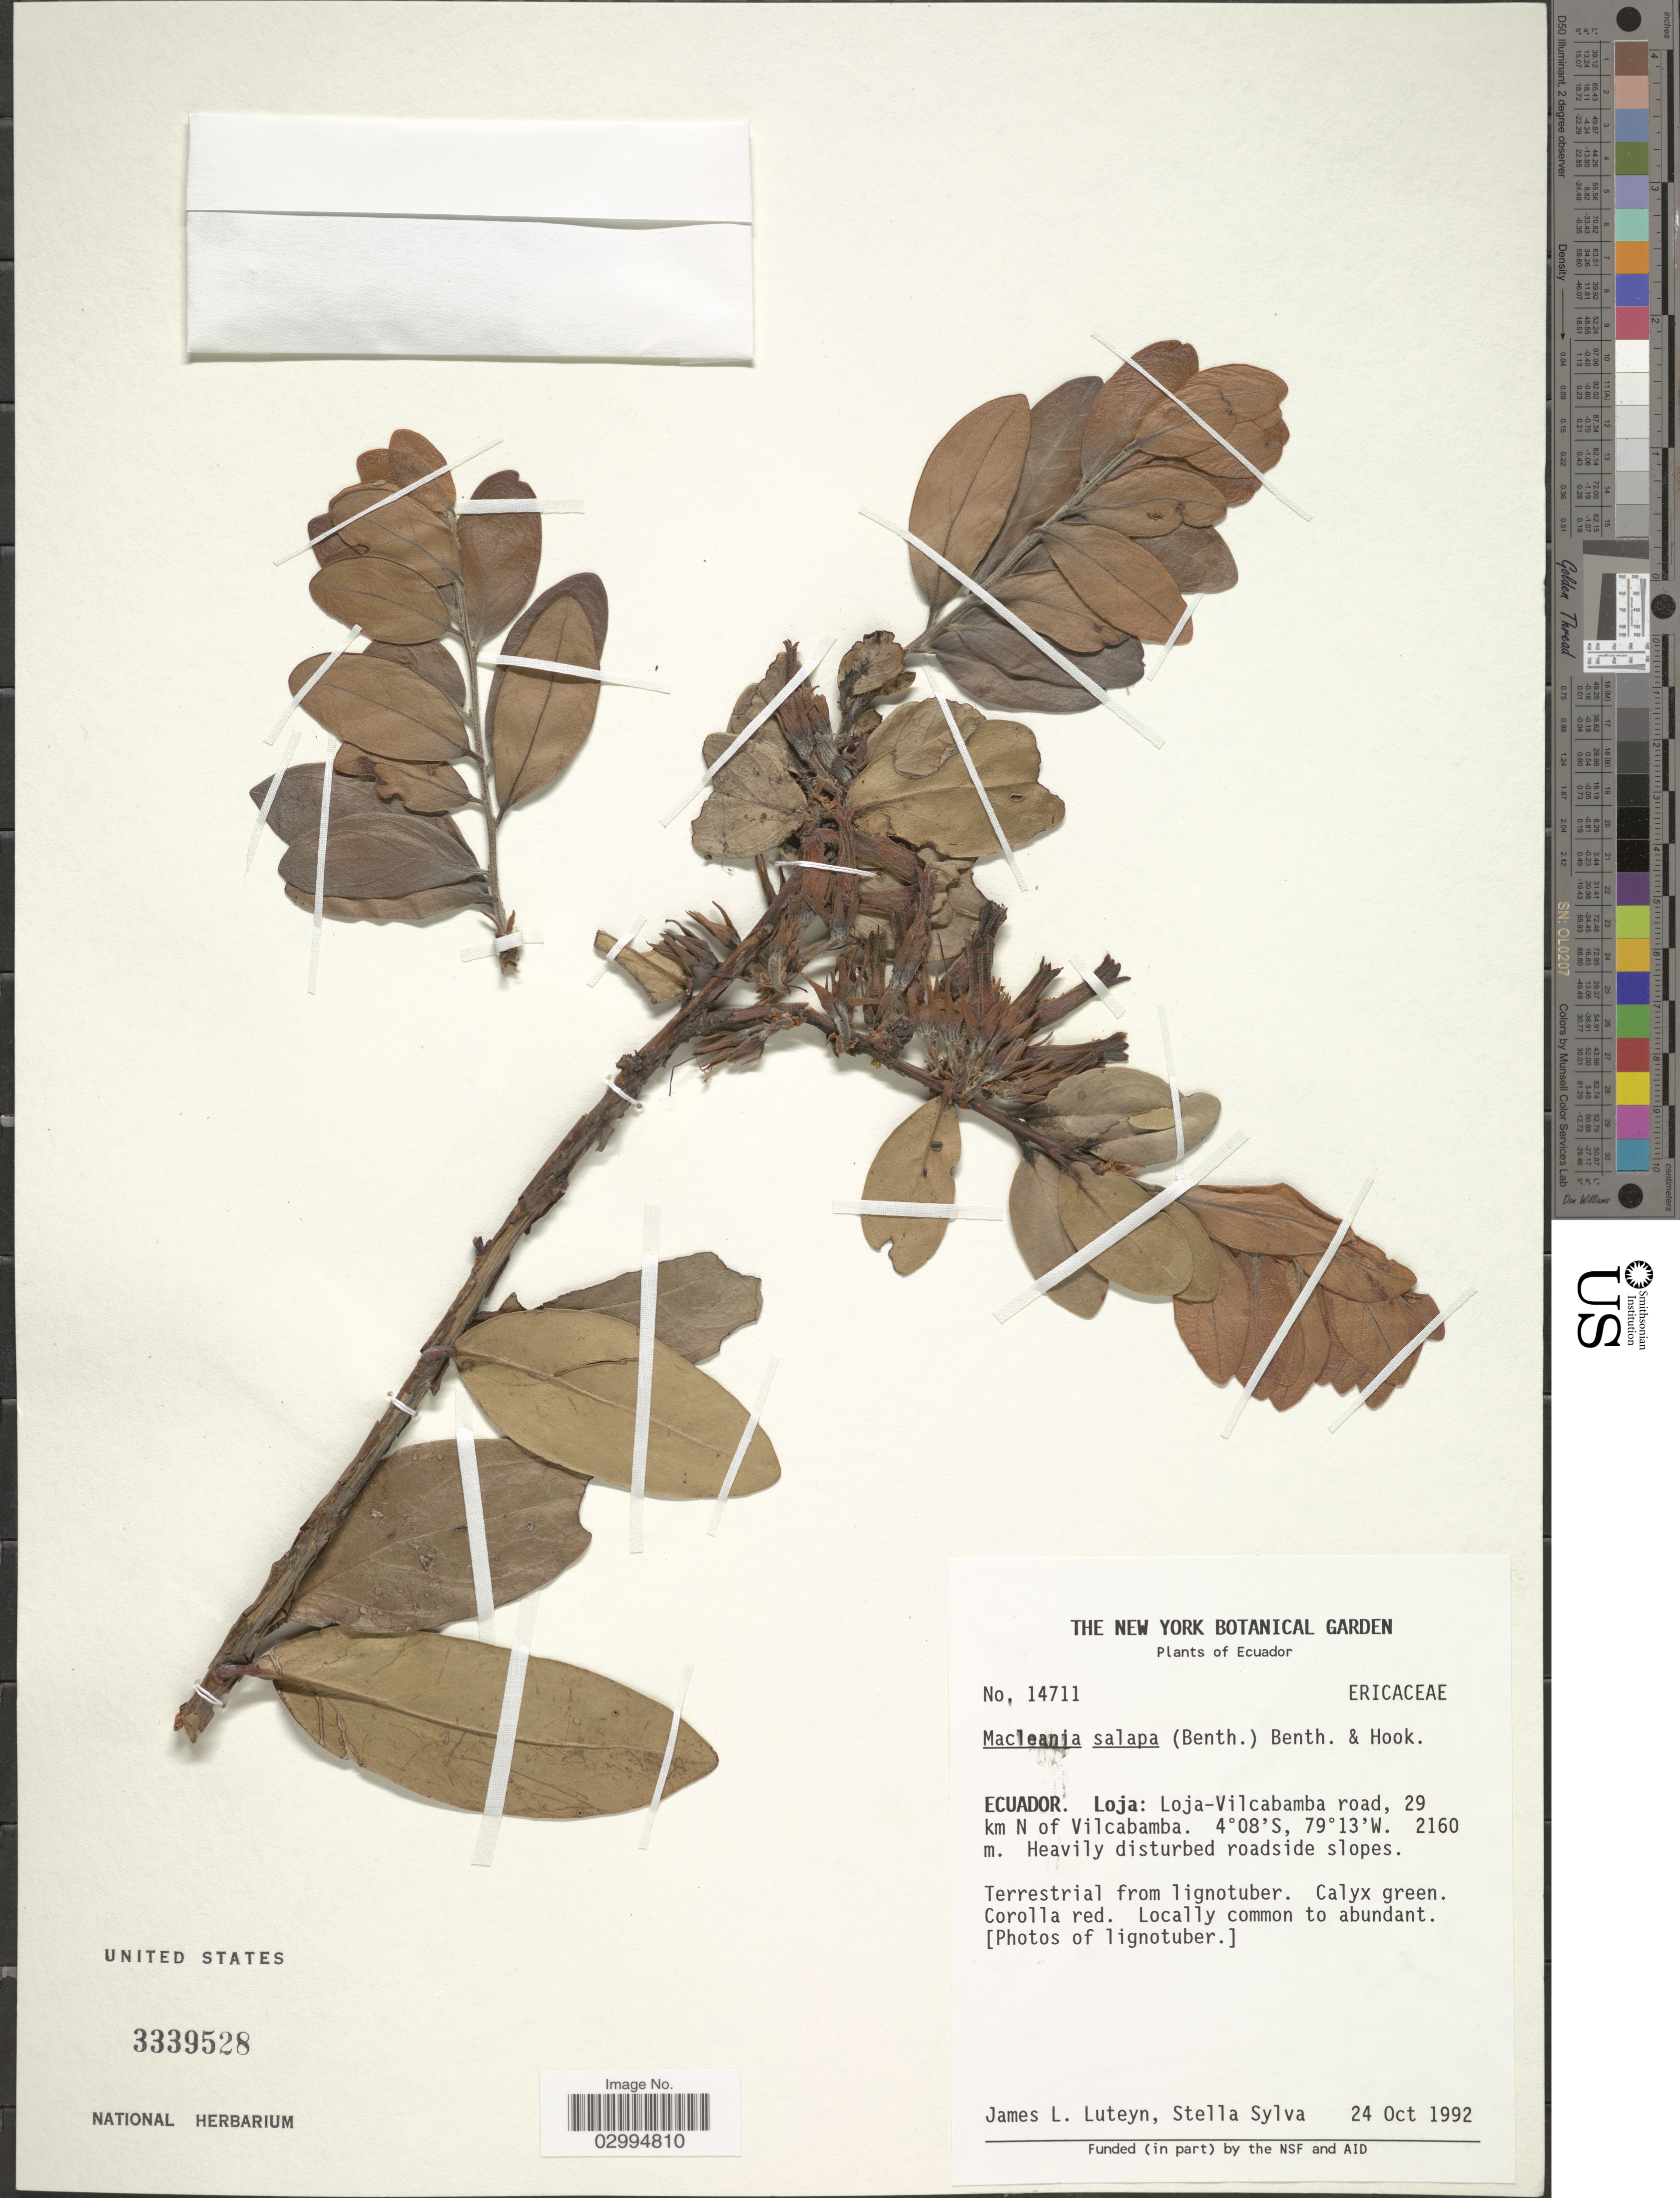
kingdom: Plantae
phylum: Tracheophyta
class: Magnoliopsida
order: Ericales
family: Ericaceae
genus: Macleania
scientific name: Macleania salapa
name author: (Benth.) Benth. & Hook. f. ex Drake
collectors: J. L. Luteyn & S. Sylva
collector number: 14711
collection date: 1992-10-24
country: Ecuador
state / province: Loja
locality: Loja-Vilcabamba road, 29 km N of Vilcabamba.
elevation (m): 2160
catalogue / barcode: US 3339528